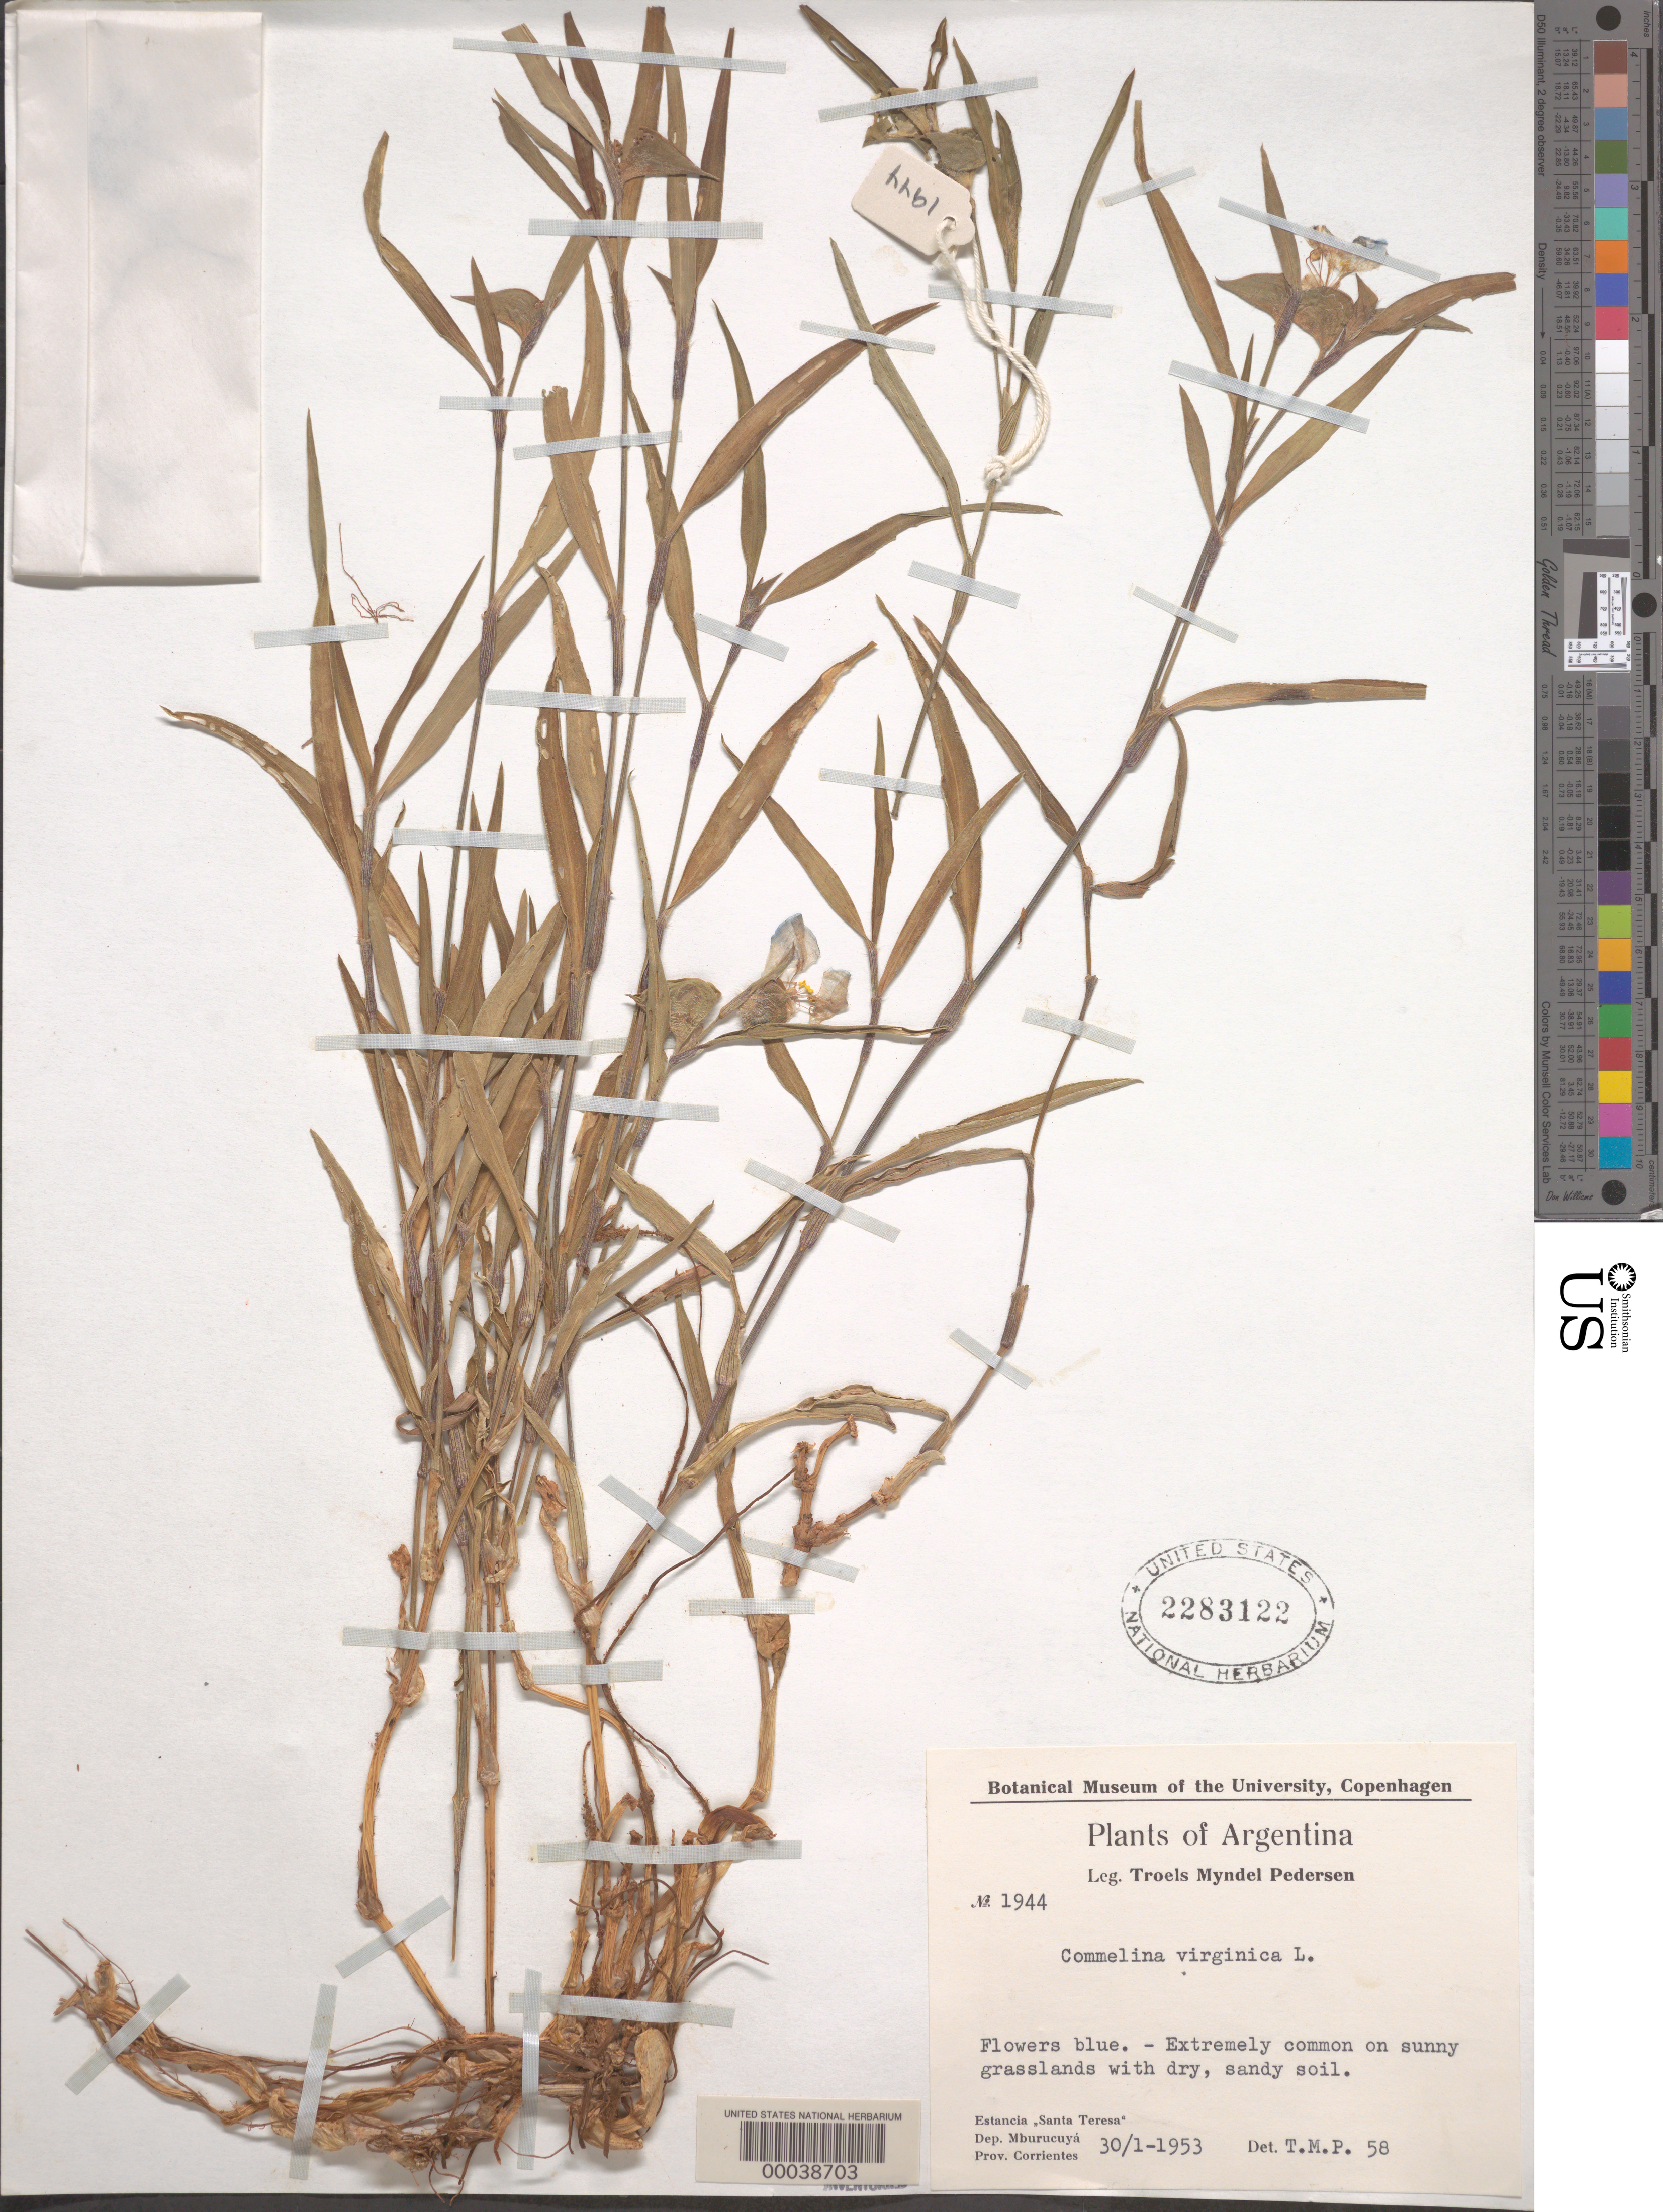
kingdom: Plantae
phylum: Tracheophyta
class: Liliopsida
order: Commelinales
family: Commelinaceae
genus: Commelina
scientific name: Commelina erecta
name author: L.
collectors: T. M. Pedersen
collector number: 1944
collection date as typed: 30 Jan 1953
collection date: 1953-01-30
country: Argentina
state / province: Corrientes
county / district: Mburucuyá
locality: Santa Teresa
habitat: Dry, sandy soil; sunny grasslands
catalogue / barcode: US 2283122